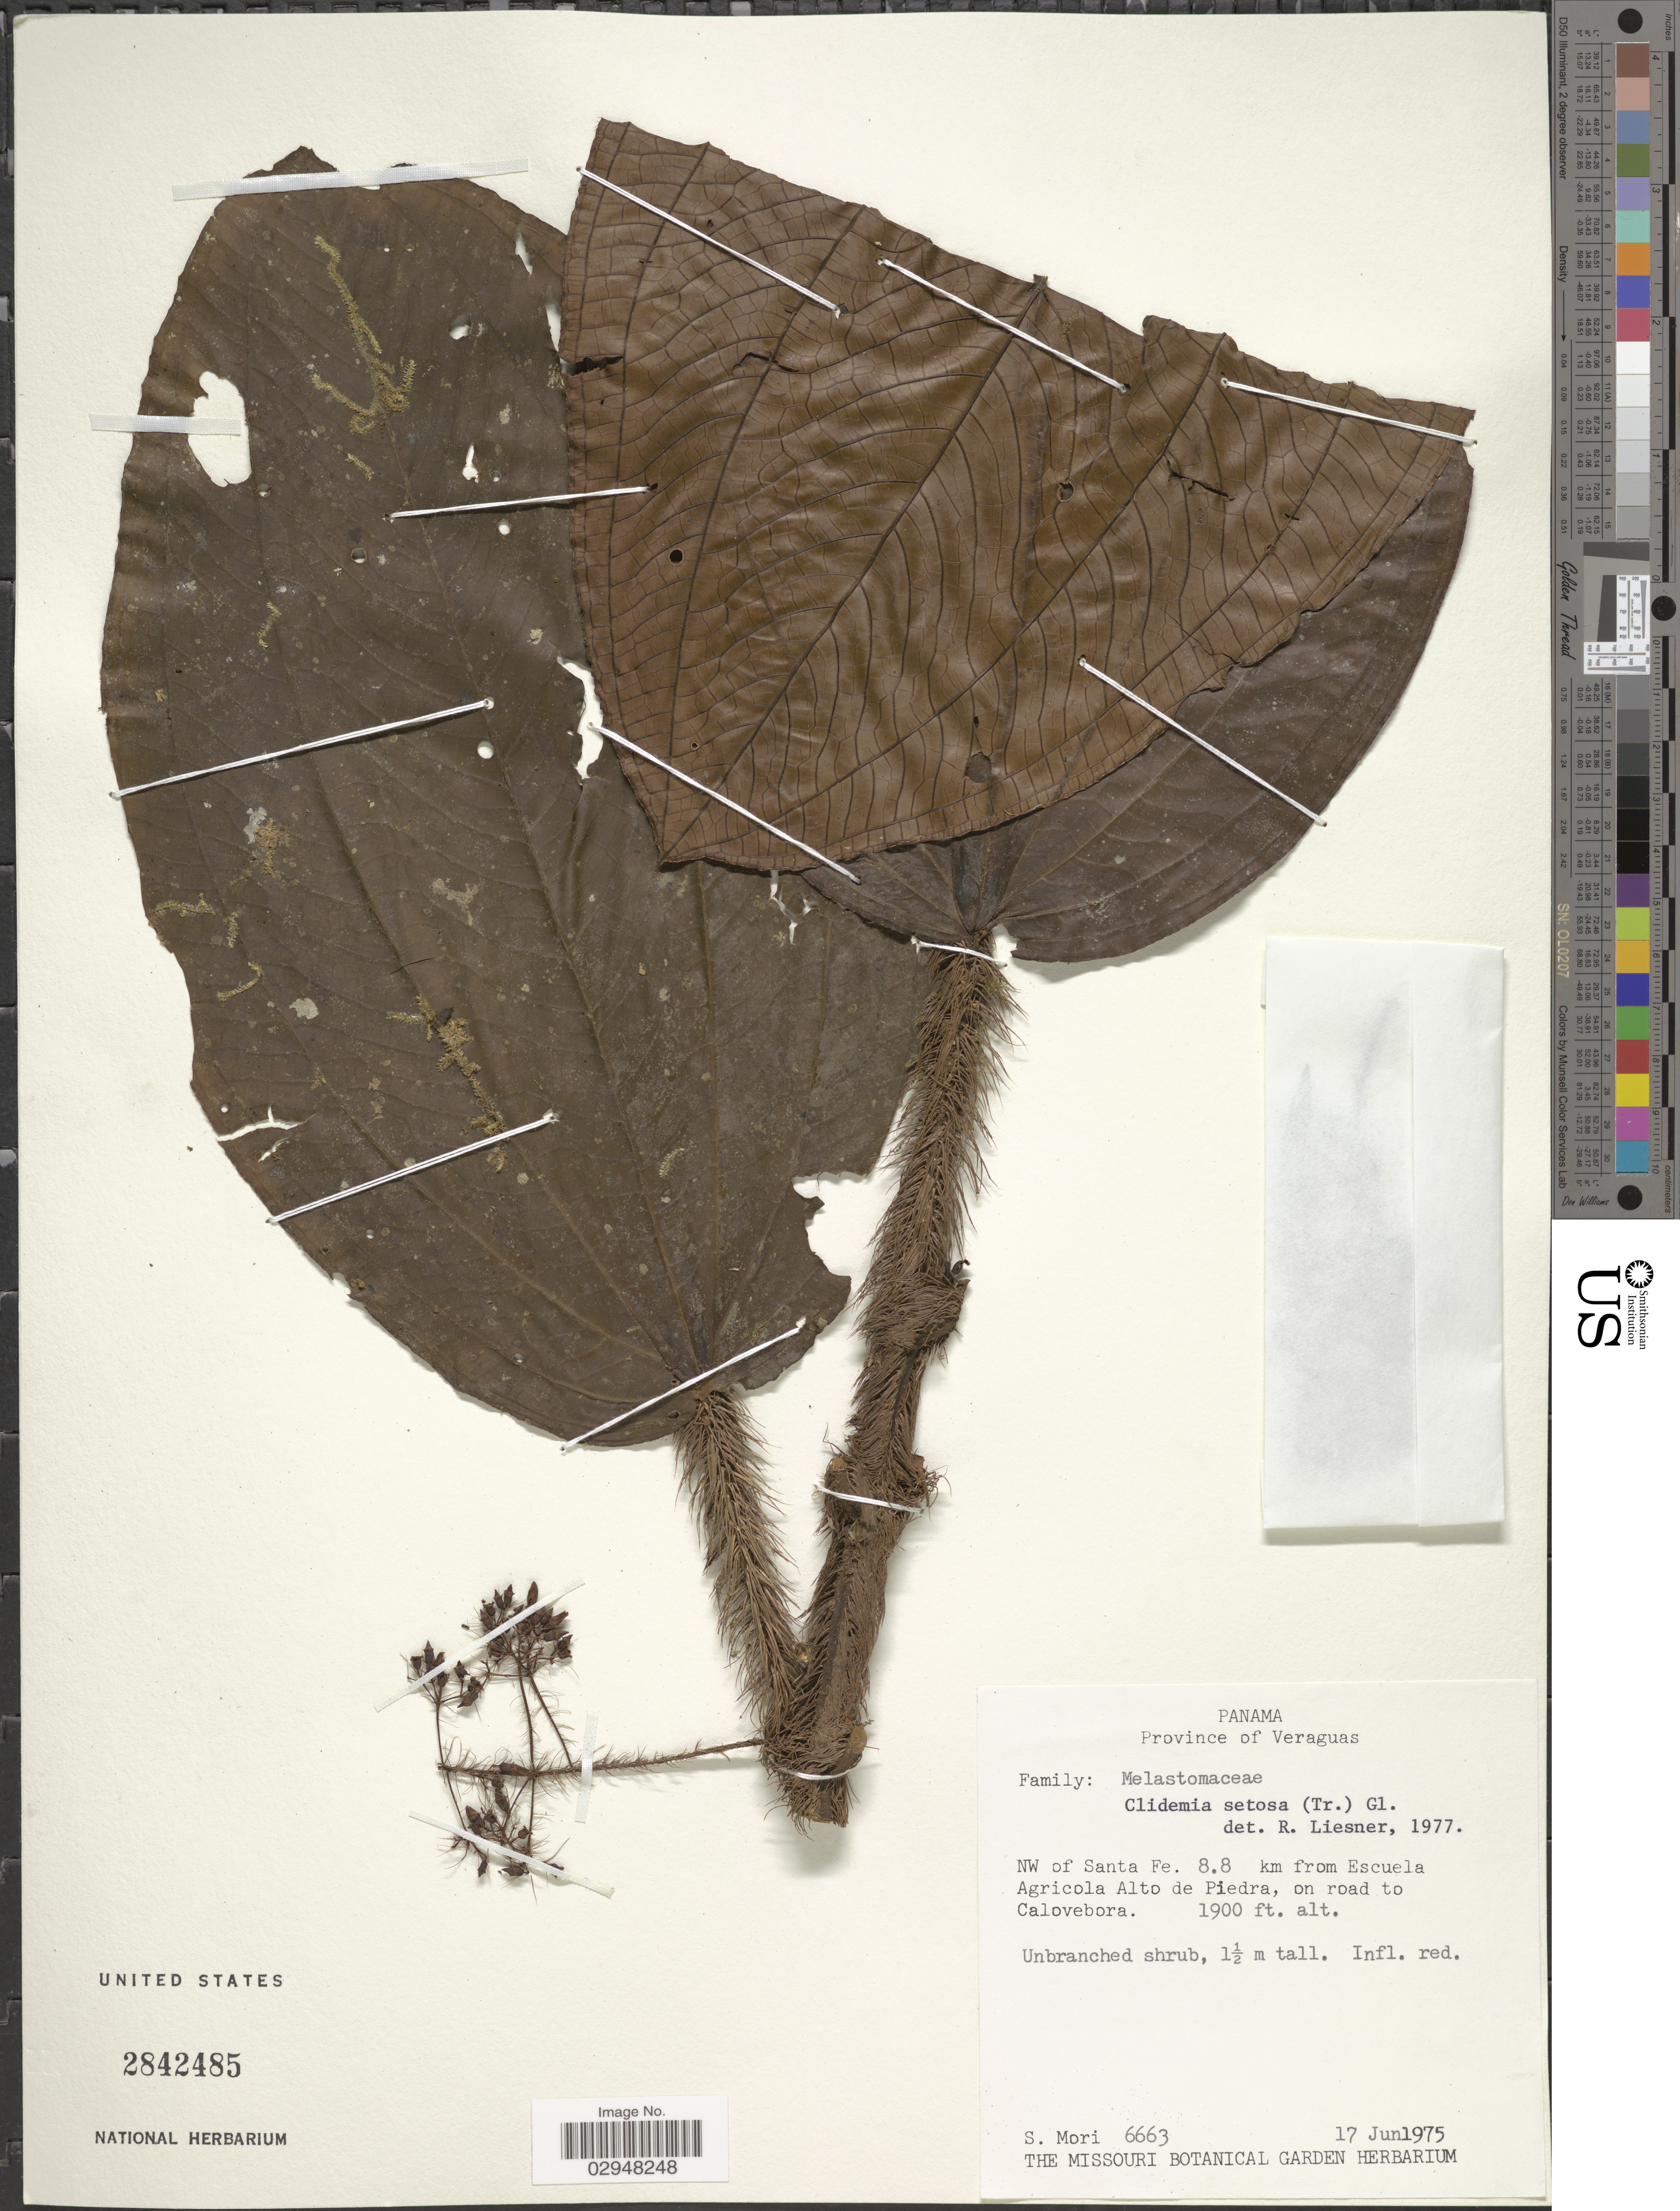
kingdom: Plantae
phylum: Tracheophyta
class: Magnoliopsida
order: Myrtales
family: Melastomataceae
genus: Clidemia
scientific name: Clidemia setosa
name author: (Triana) Gleason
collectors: S. Mori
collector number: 6663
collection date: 1975-06-17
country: Panama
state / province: Veraguas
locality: NW of Santa Fe. 8.8 km from Escuela Agricola Alto de Piedra, on road to Calovebora.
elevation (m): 579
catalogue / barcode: US 2842485